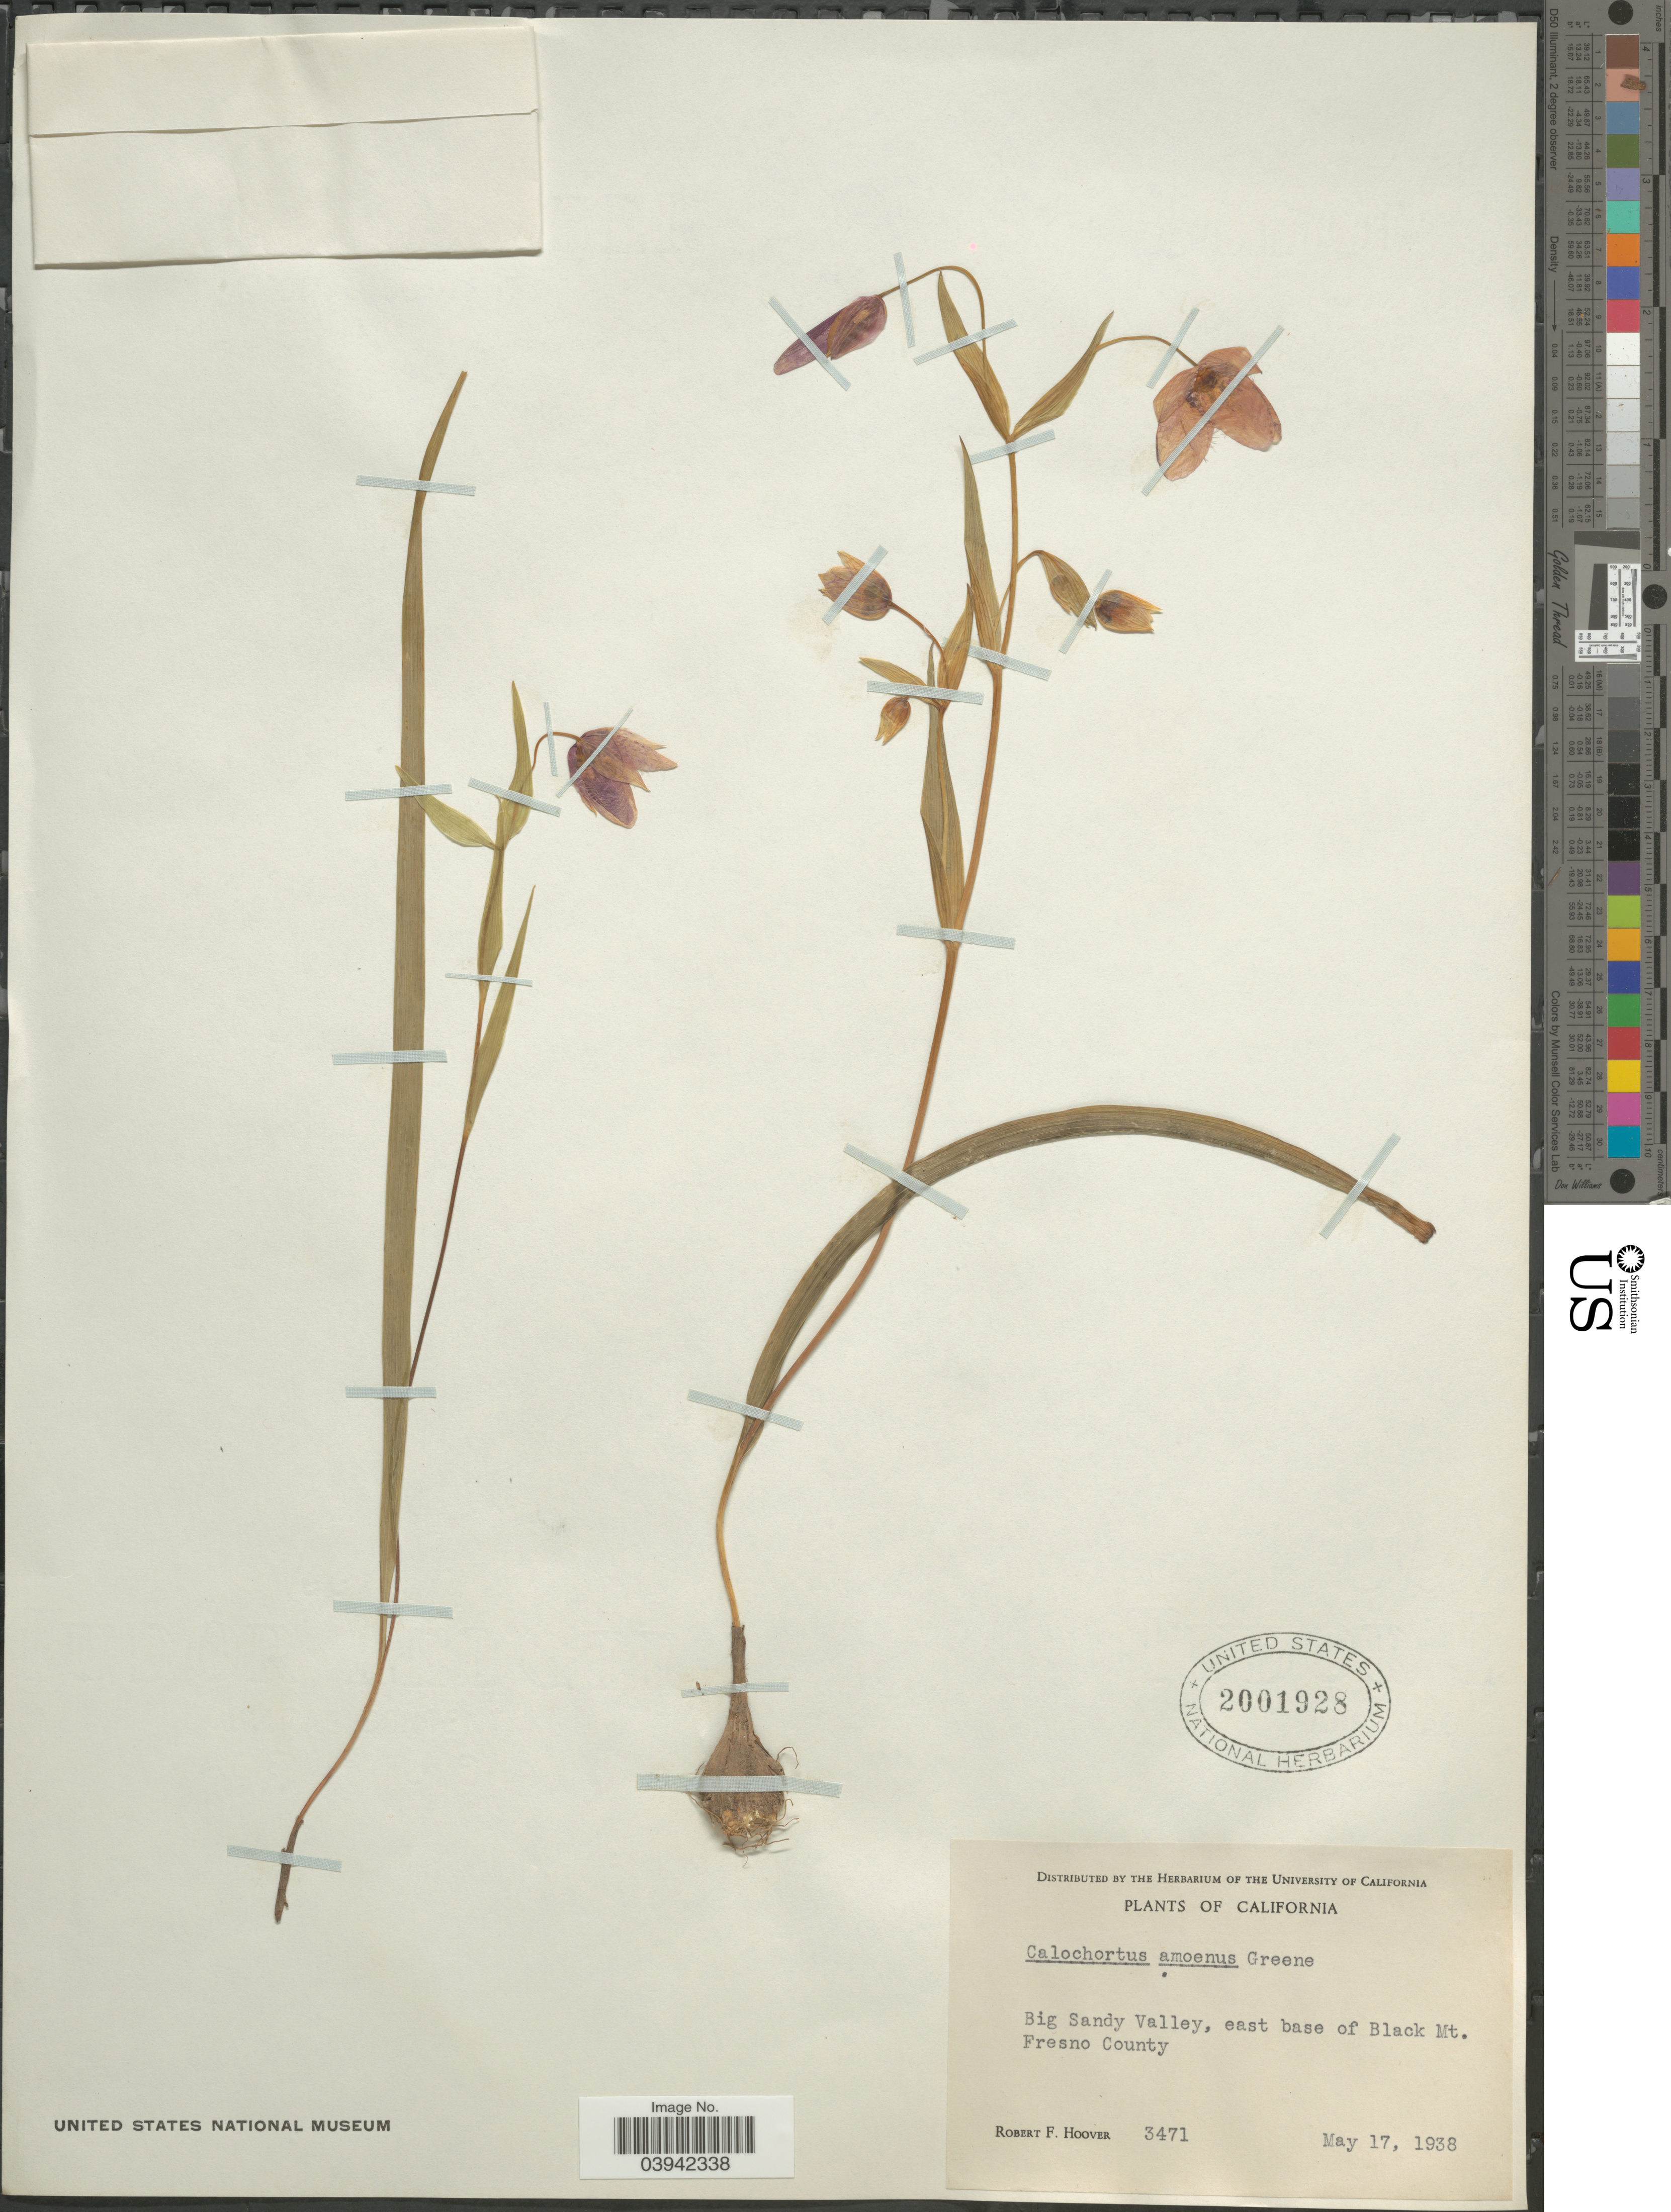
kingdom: Plantae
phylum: Tracheophyta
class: Liliopsida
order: Liliales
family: Liliaceae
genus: Calochortus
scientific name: Calochortus amoenus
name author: Greene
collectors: R. F. Hoover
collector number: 3471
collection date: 1938-05-17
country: United States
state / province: California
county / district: Fresno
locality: Big Sandy Valley, east base of Black Mt. Fresno County.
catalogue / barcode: US 2001928